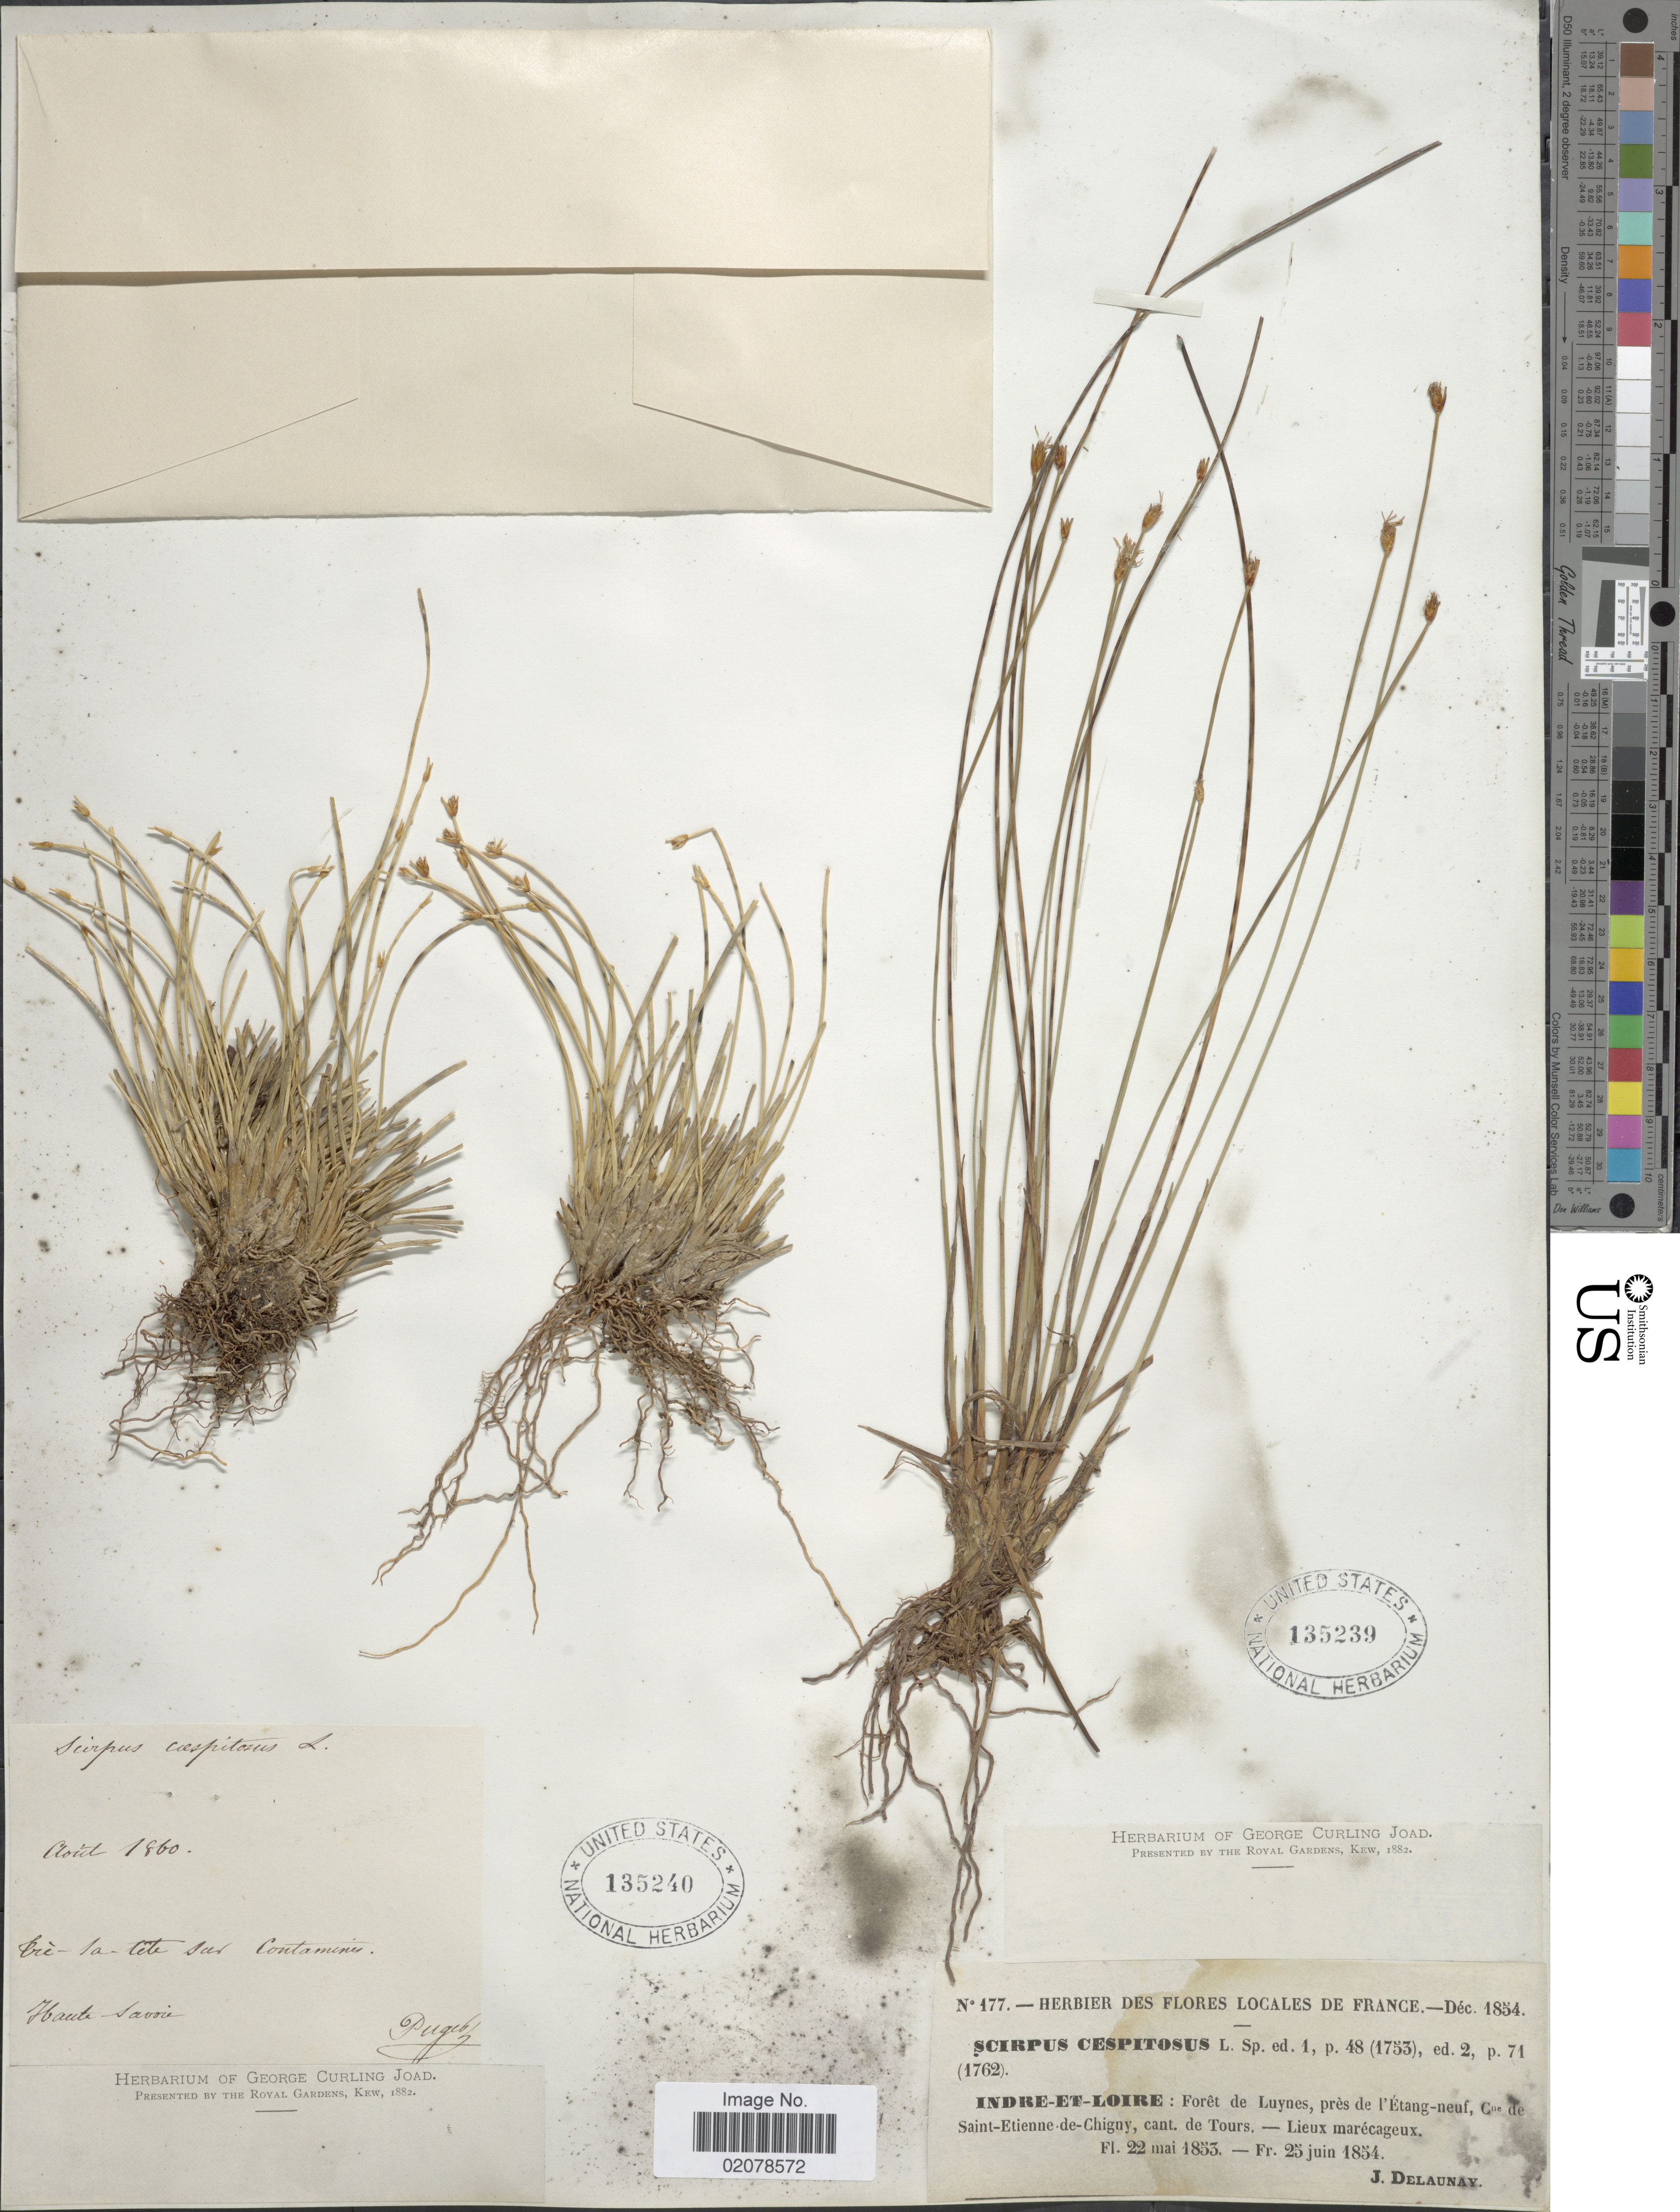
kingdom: Plantae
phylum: Tracheophyta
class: Liliopsida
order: Poales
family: Cyperaceae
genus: Trichophorum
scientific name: Trichophorum cespitosum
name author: (L.) Hartm.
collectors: J. Delaunay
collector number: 177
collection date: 1853-05-22/1854-06-25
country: France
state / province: Centre-Val de Loire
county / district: Indre-et-Loire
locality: Indre-et-Loire: Forêt de Lyunes, près de l'Etang-neuf, Cne [interpreted] de Saint-Etienne-de-Chigny, cant. de Tours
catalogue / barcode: US 135239